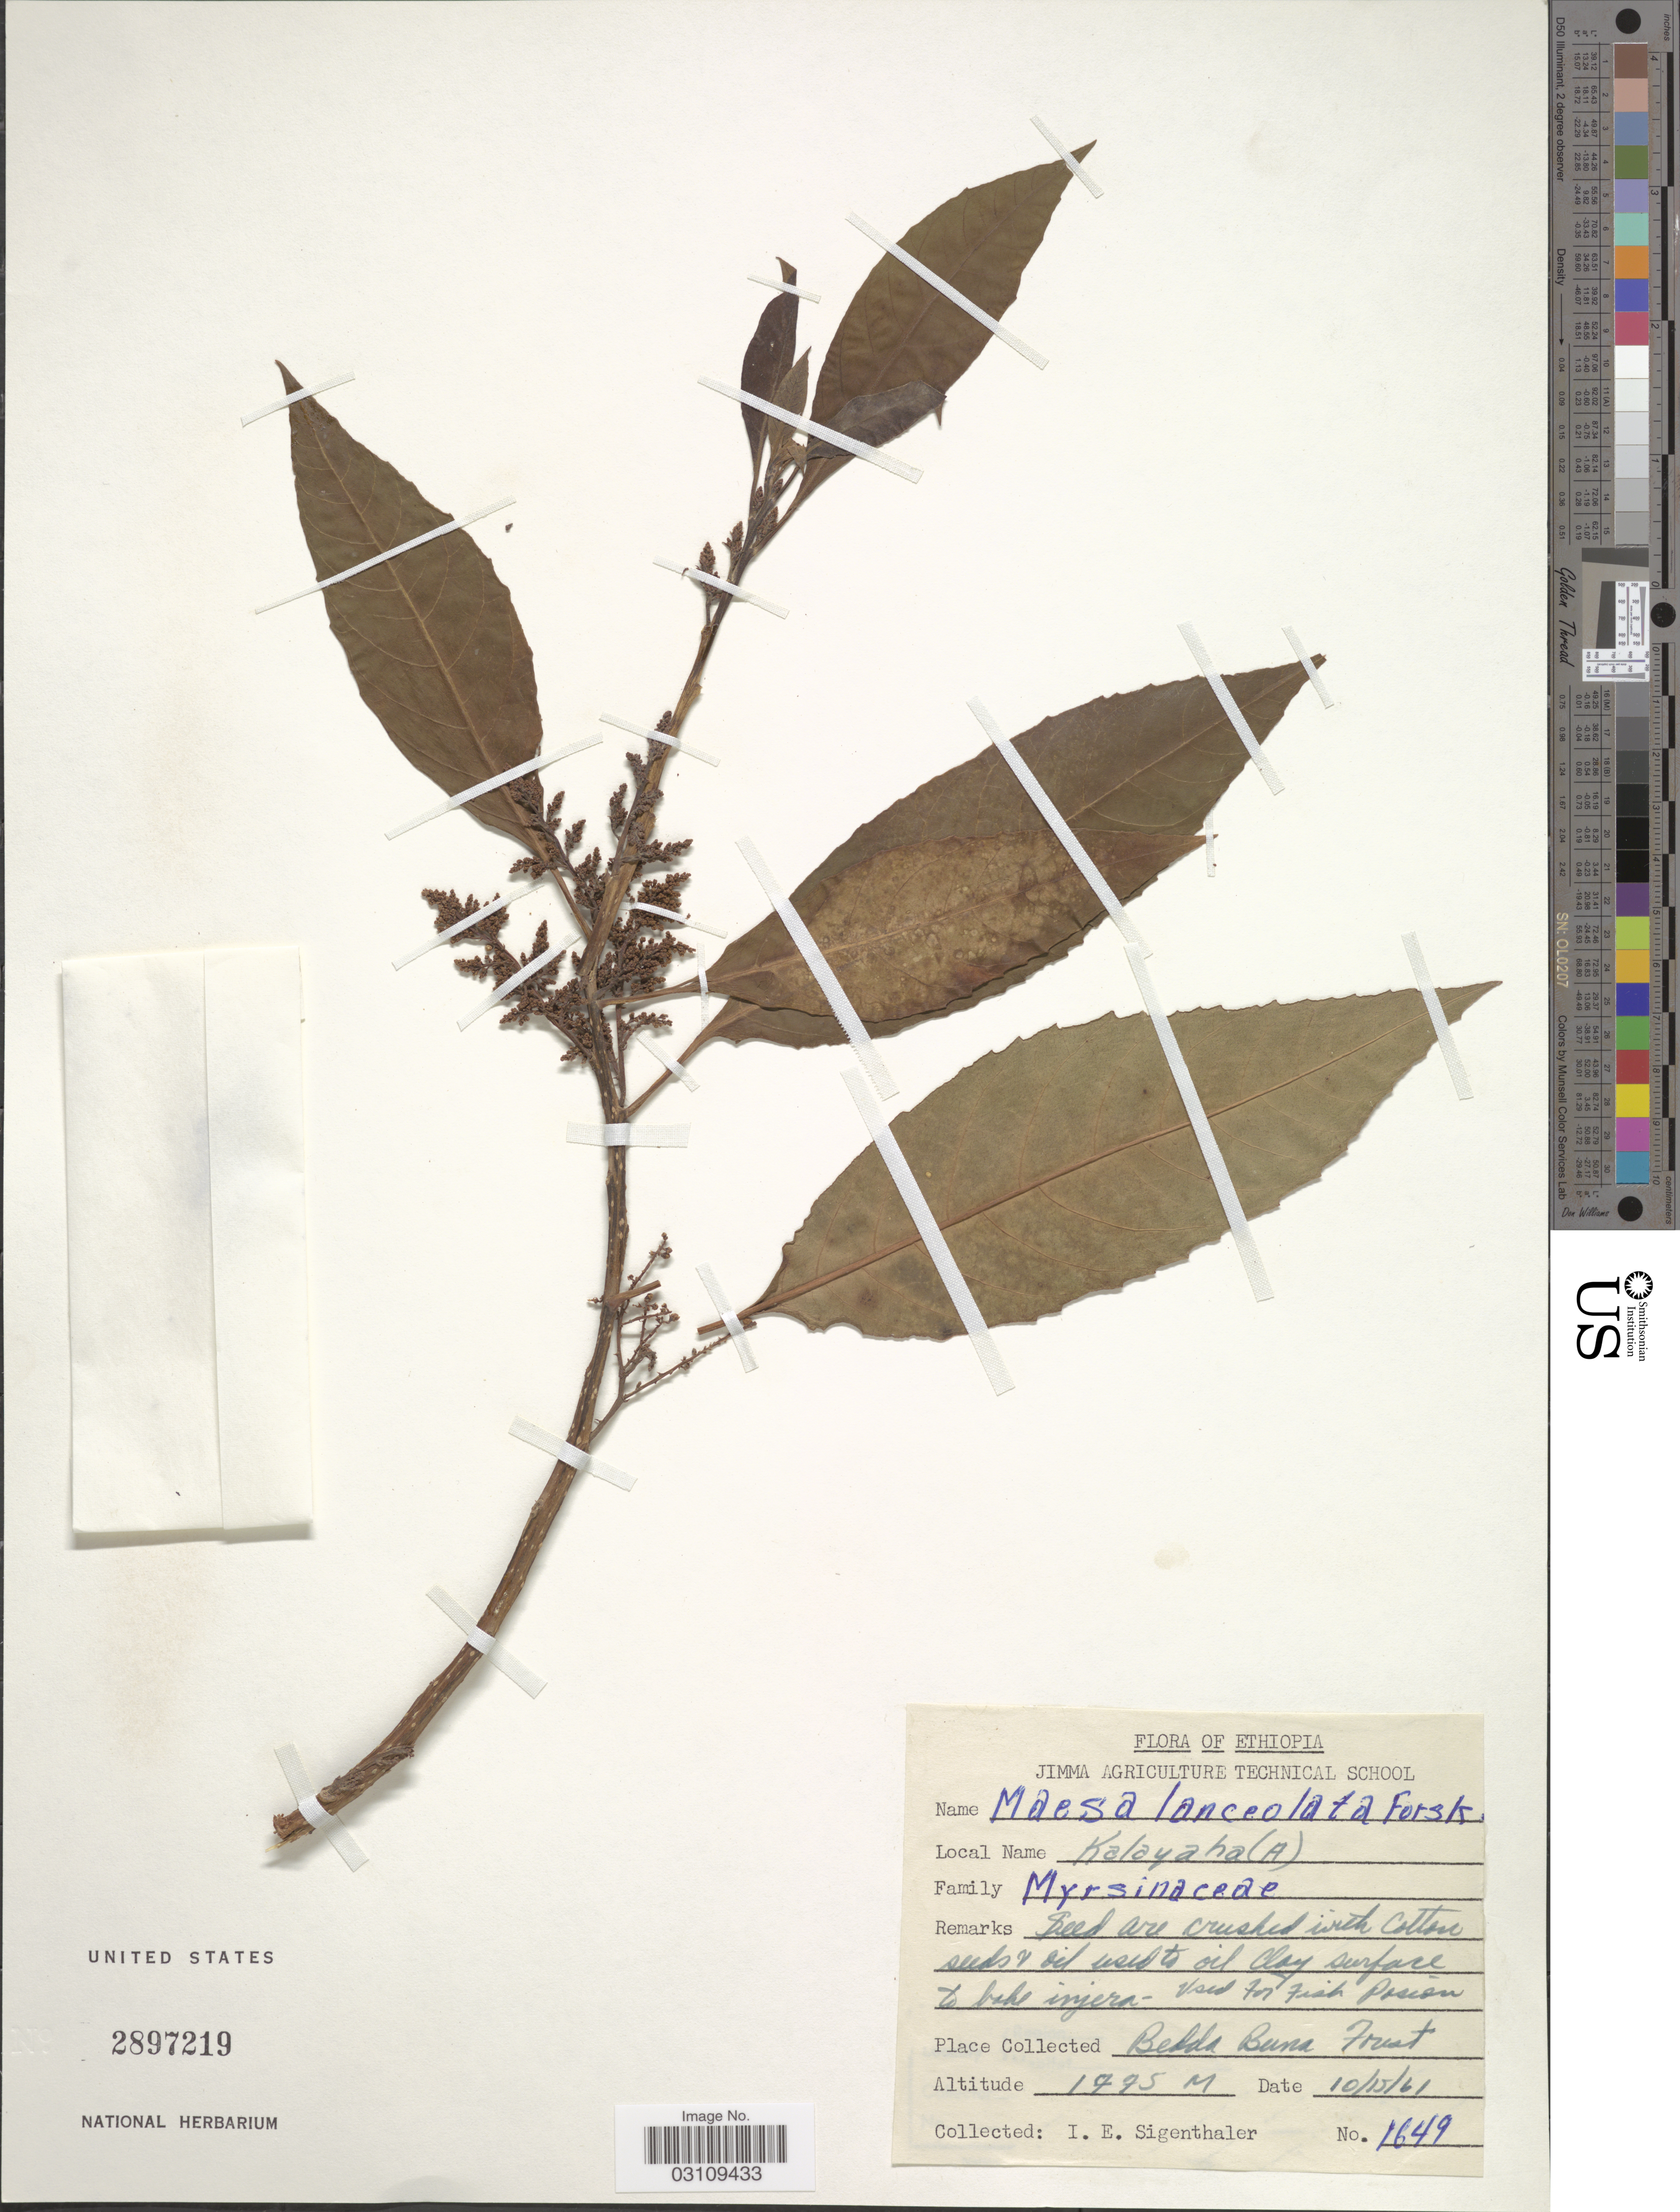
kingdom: Plantae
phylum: Tracheophyta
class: Magnoliopsida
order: Ericales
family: Primulaceae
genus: Maesa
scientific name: Maesa lanceolata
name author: Forssk.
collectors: I. Sigenthaler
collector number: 1649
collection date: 1961-10-15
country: Ethiopia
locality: Bedda Buna Forest.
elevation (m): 1775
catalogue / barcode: US 2897219